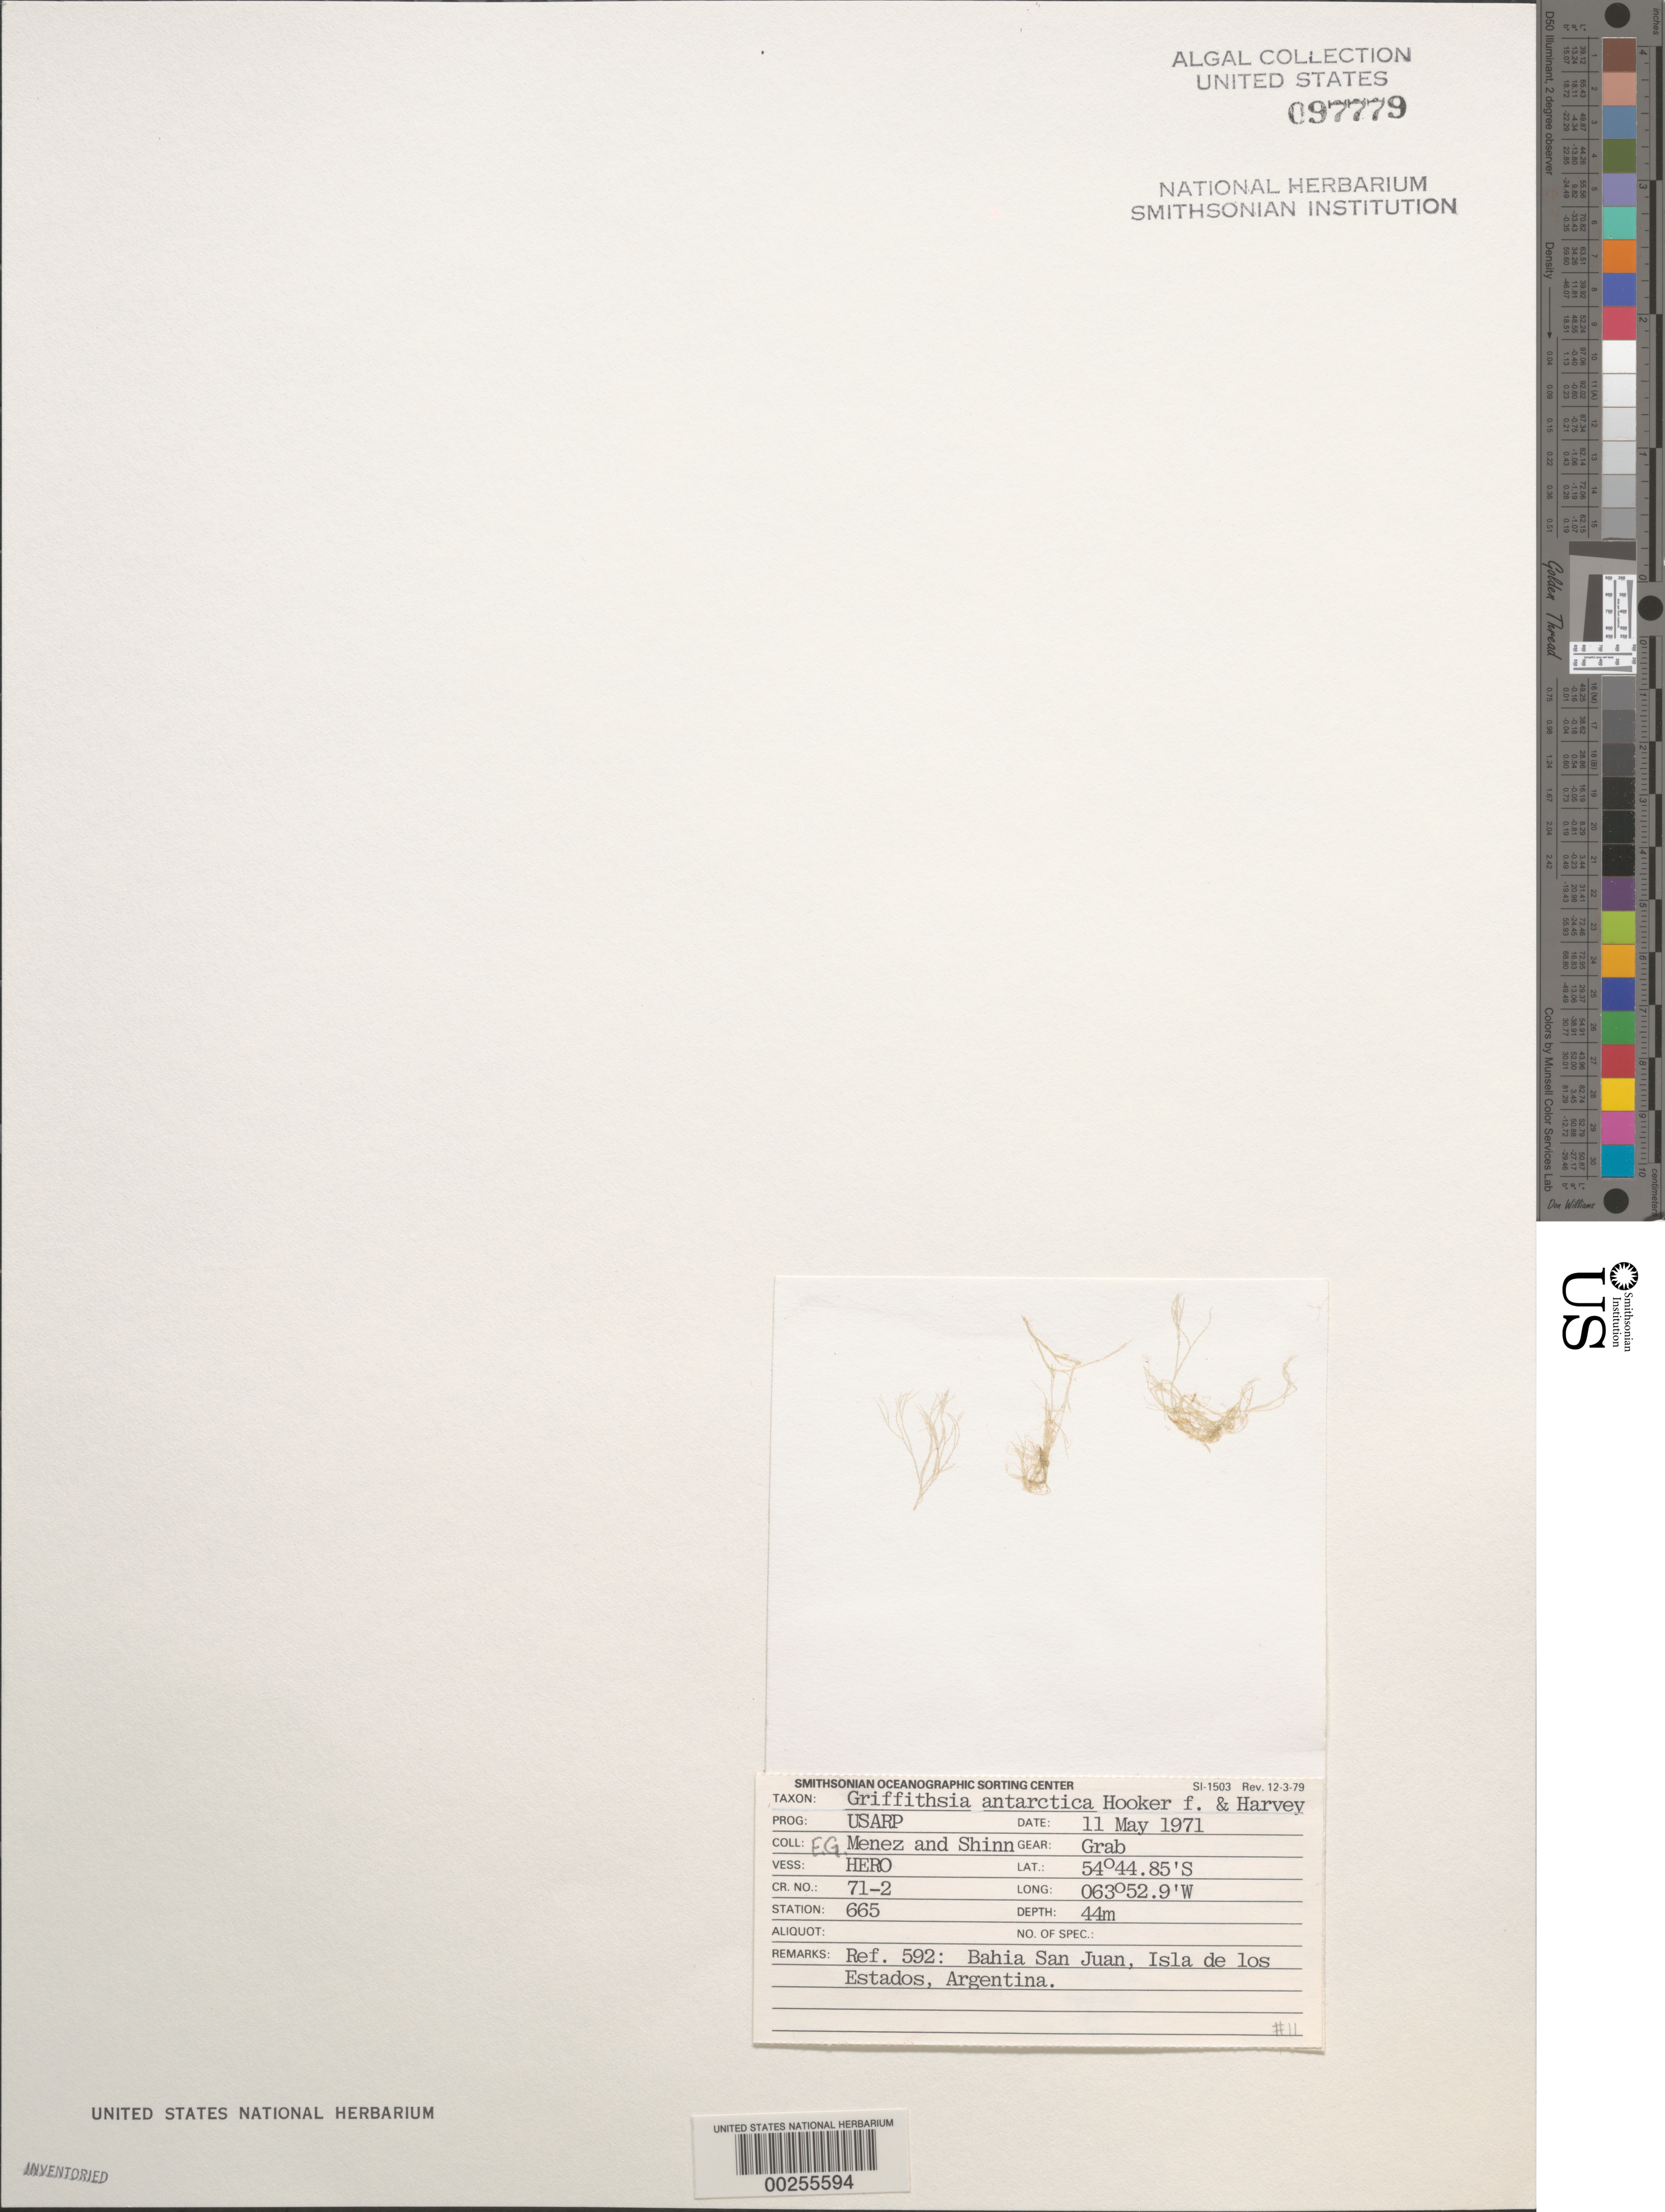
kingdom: Plantae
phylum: Rhodophyta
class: Florideophyceae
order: Ceramiales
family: Wrangeliaceae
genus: Griffithsia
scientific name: Griffithsia antarctica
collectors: Meñez & -. Shinn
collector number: Station 665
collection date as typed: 11 May 1971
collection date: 1971-05-11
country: Argentina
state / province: Tierra del Fuego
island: Isla de los Estados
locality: Bahia San Juan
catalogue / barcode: US 97779